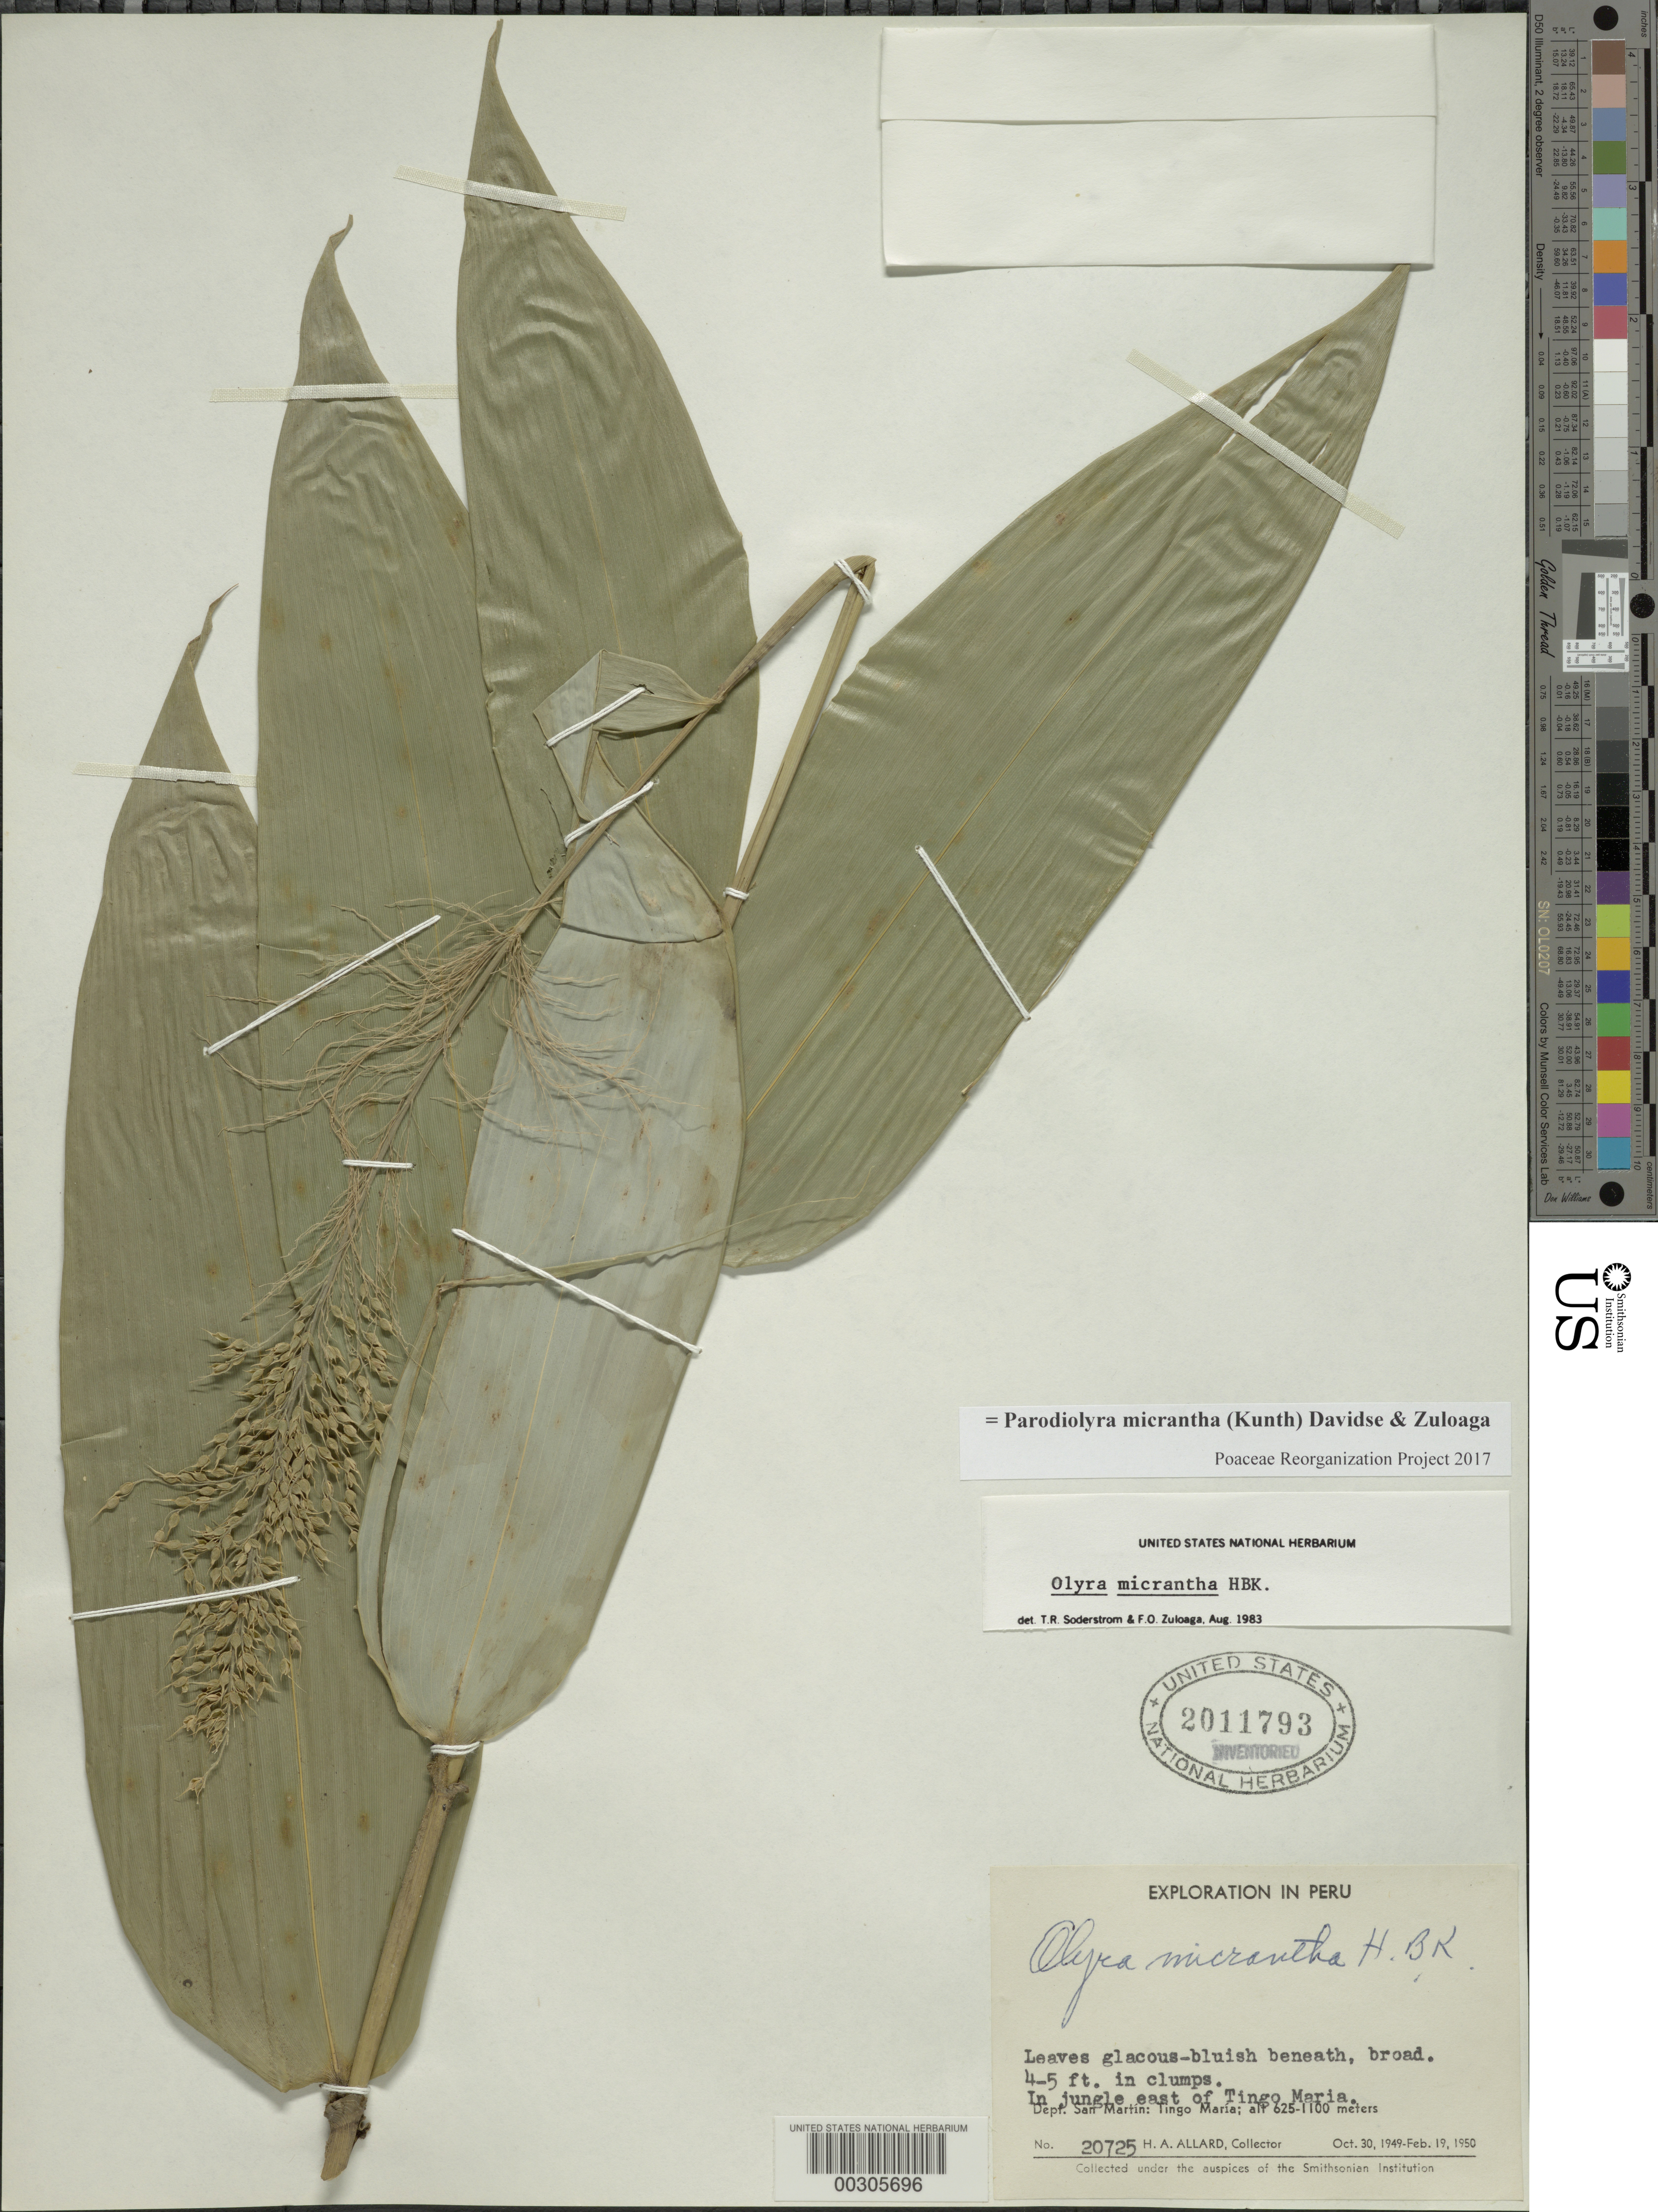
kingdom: Plantae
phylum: Tracheophyta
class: Liliopsida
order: Poales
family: Poaceae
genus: Parodiolyra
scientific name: Parodiolyra micrantha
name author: (Kunth) Davidse & Zuloaga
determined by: Poaceae Reorganization Project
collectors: H. A. Allard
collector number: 20725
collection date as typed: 30 Oct 1949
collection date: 1949-10-30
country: Peru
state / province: San Martín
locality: Tingo maria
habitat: in jungle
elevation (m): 625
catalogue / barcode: US 2011793